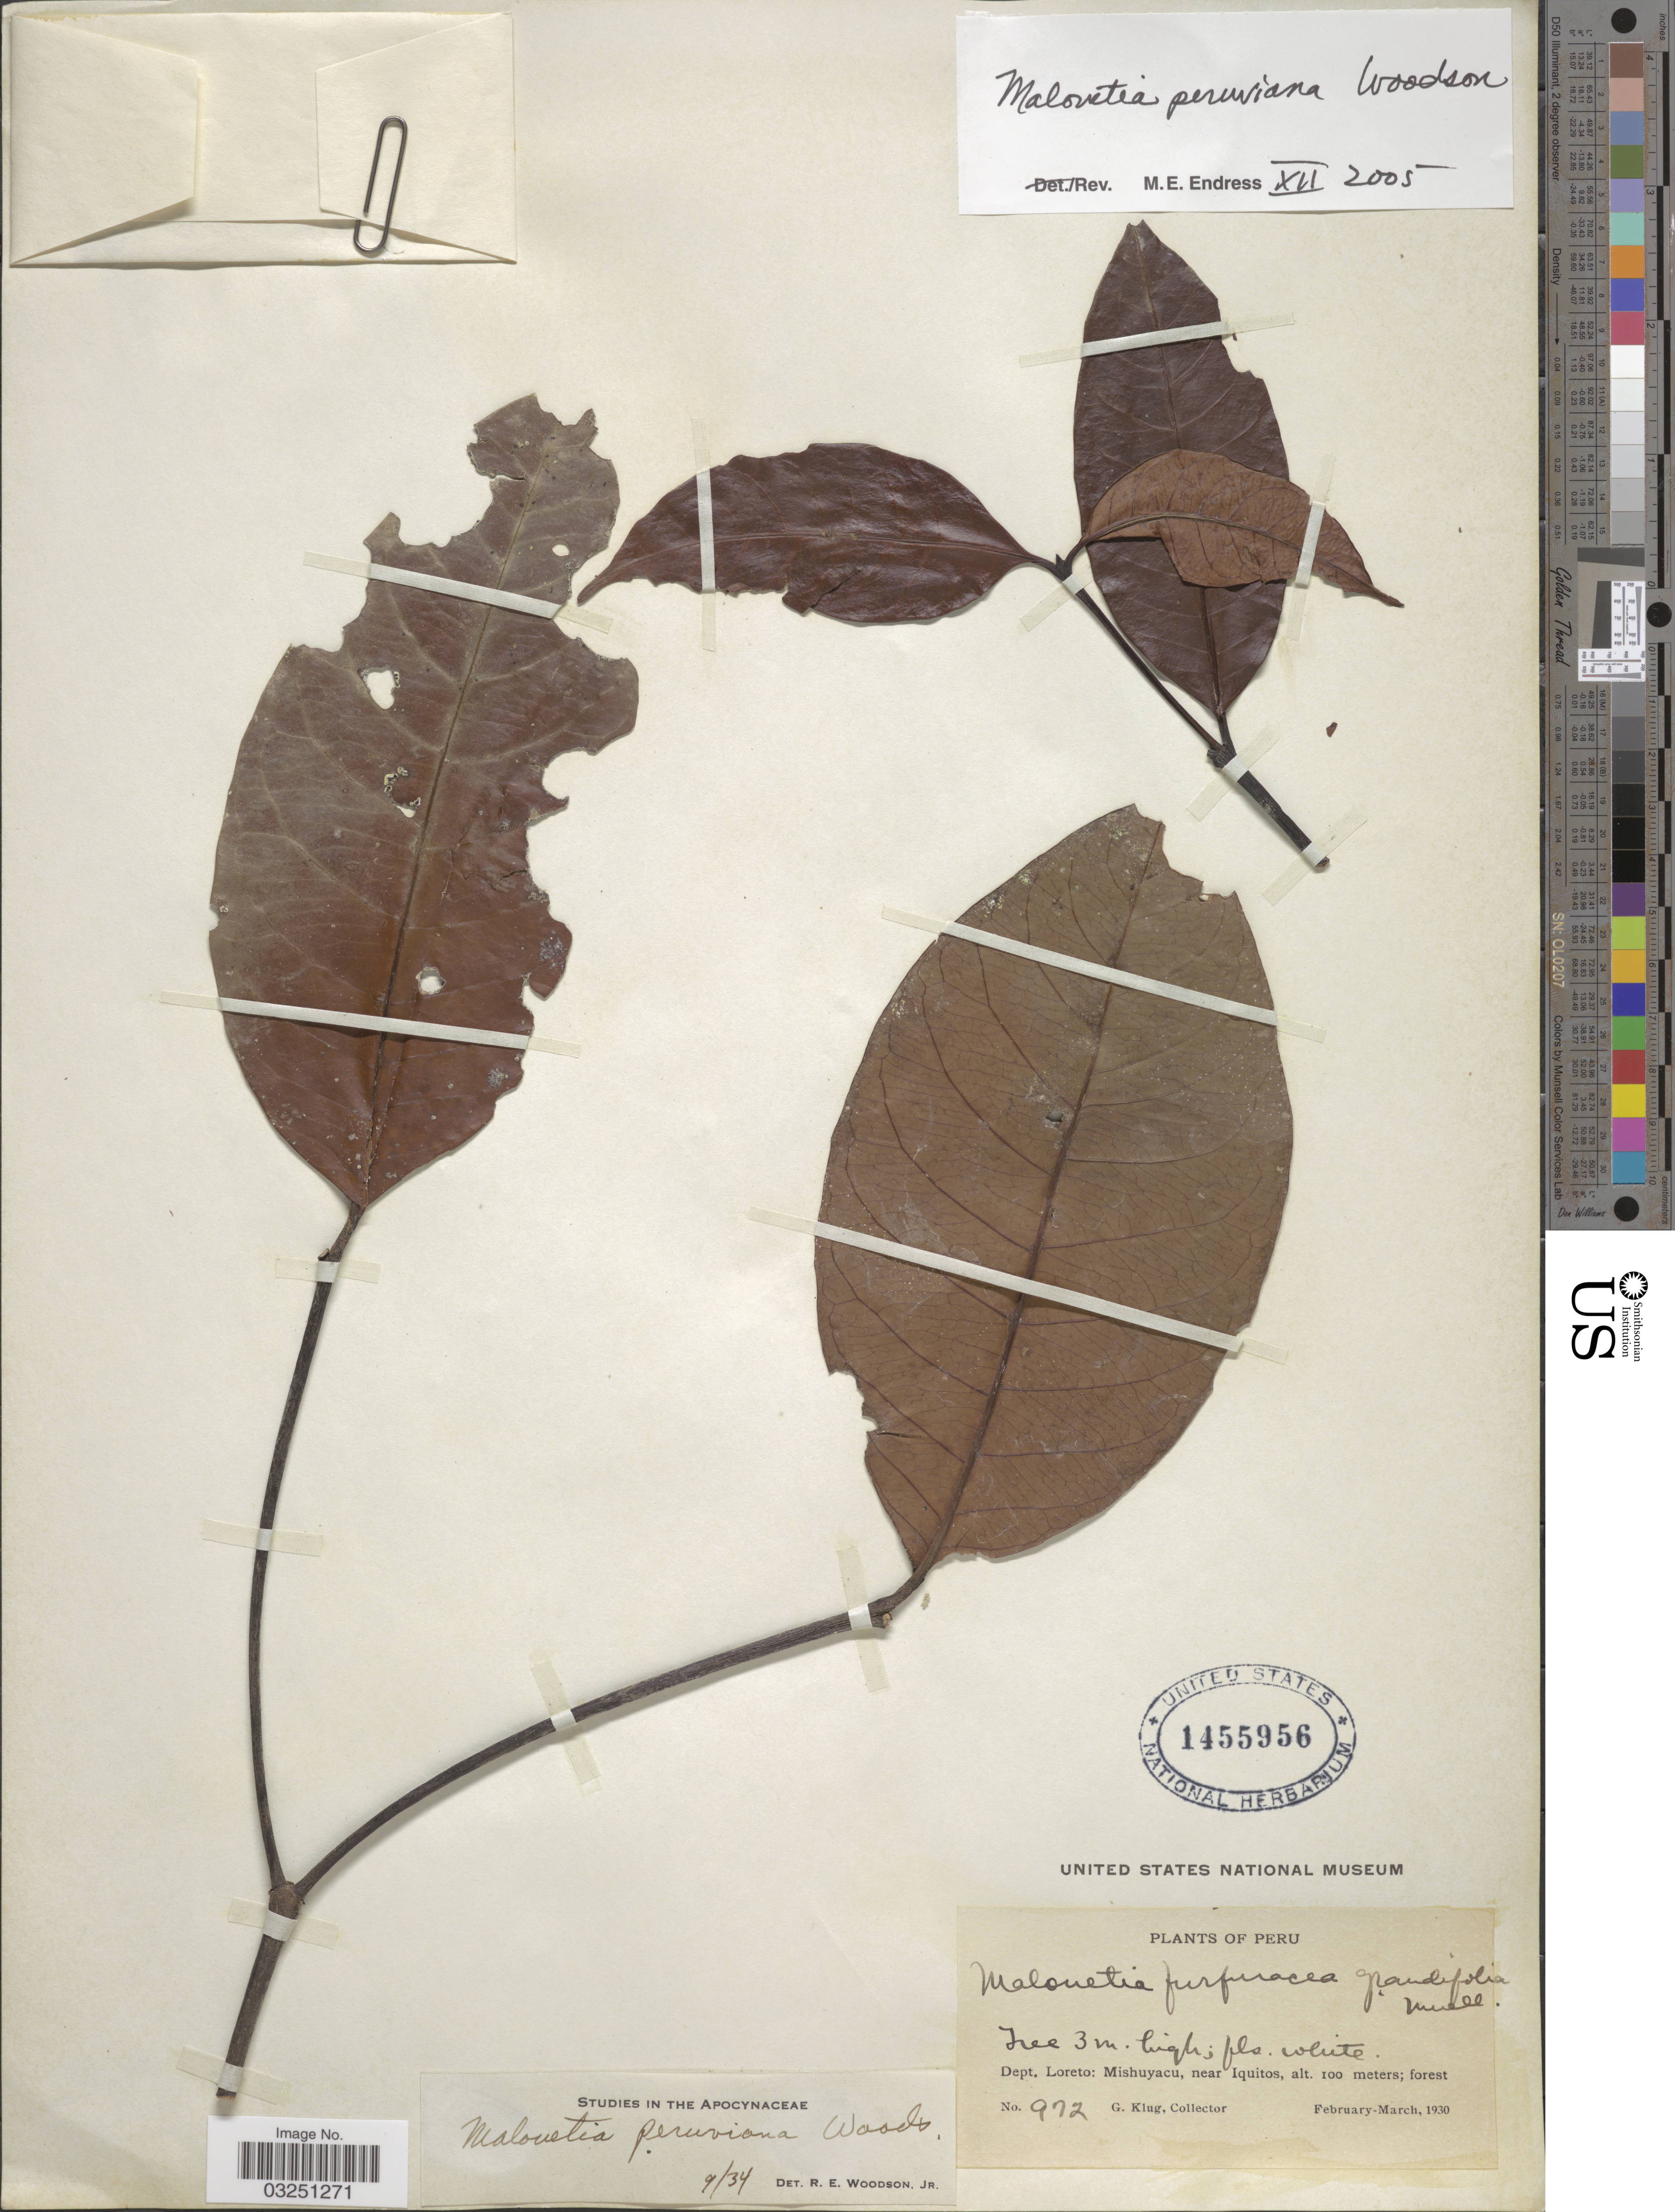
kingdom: Plantae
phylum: Tracheophyta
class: Magnoliopsida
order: Gentianales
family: Apocynaceae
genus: Malouetia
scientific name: Malouetia peruviana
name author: Woodson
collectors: G. Klug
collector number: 972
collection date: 1930-02/1930-03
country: Peru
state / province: Loreto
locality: Dept. Loreto: Mishuyacu, near Iquitos.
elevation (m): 100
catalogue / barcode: US 1455956